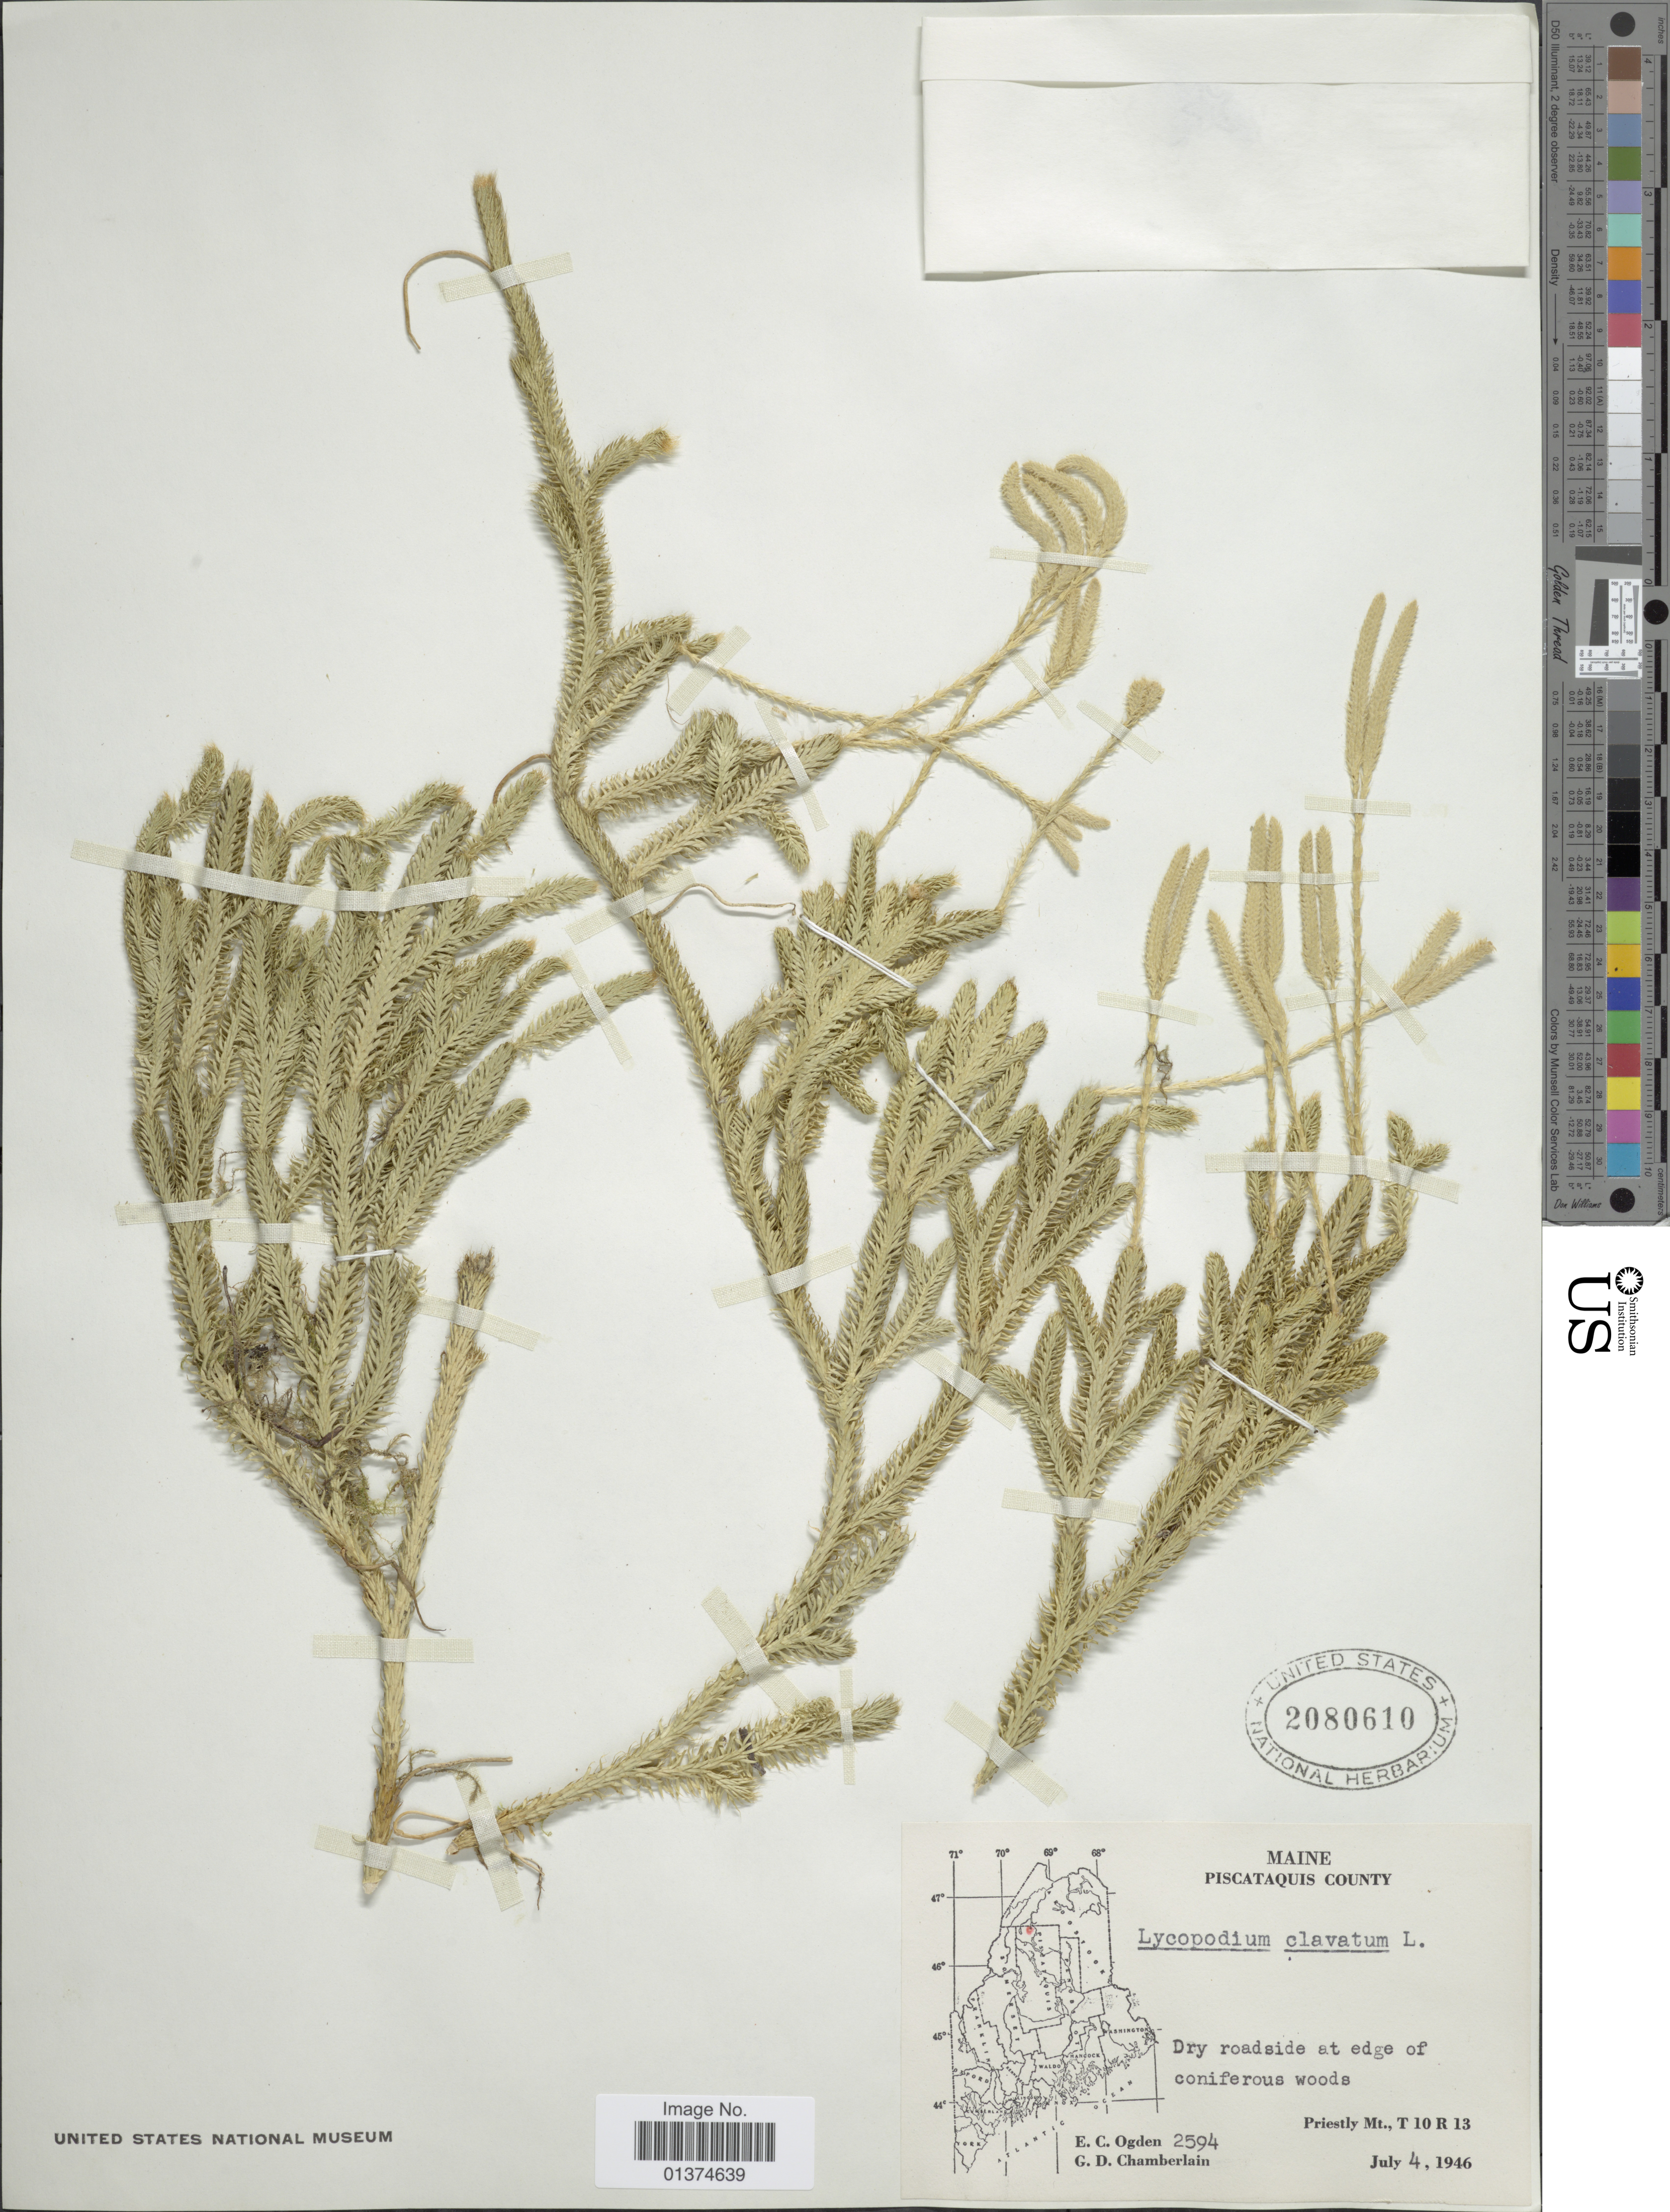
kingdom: Plantae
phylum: Tracheophyta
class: Lycopodiopsida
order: Lycopodiales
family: Lycopodiaceae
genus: Lycopodium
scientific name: Lycopodium clavatum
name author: L.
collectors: E. Ogden & G. D. Chamberlain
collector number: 2594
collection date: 1946-07-04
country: United States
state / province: Maine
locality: Piscataquis County, Priestly Mt., T10R13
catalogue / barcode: US 2080610